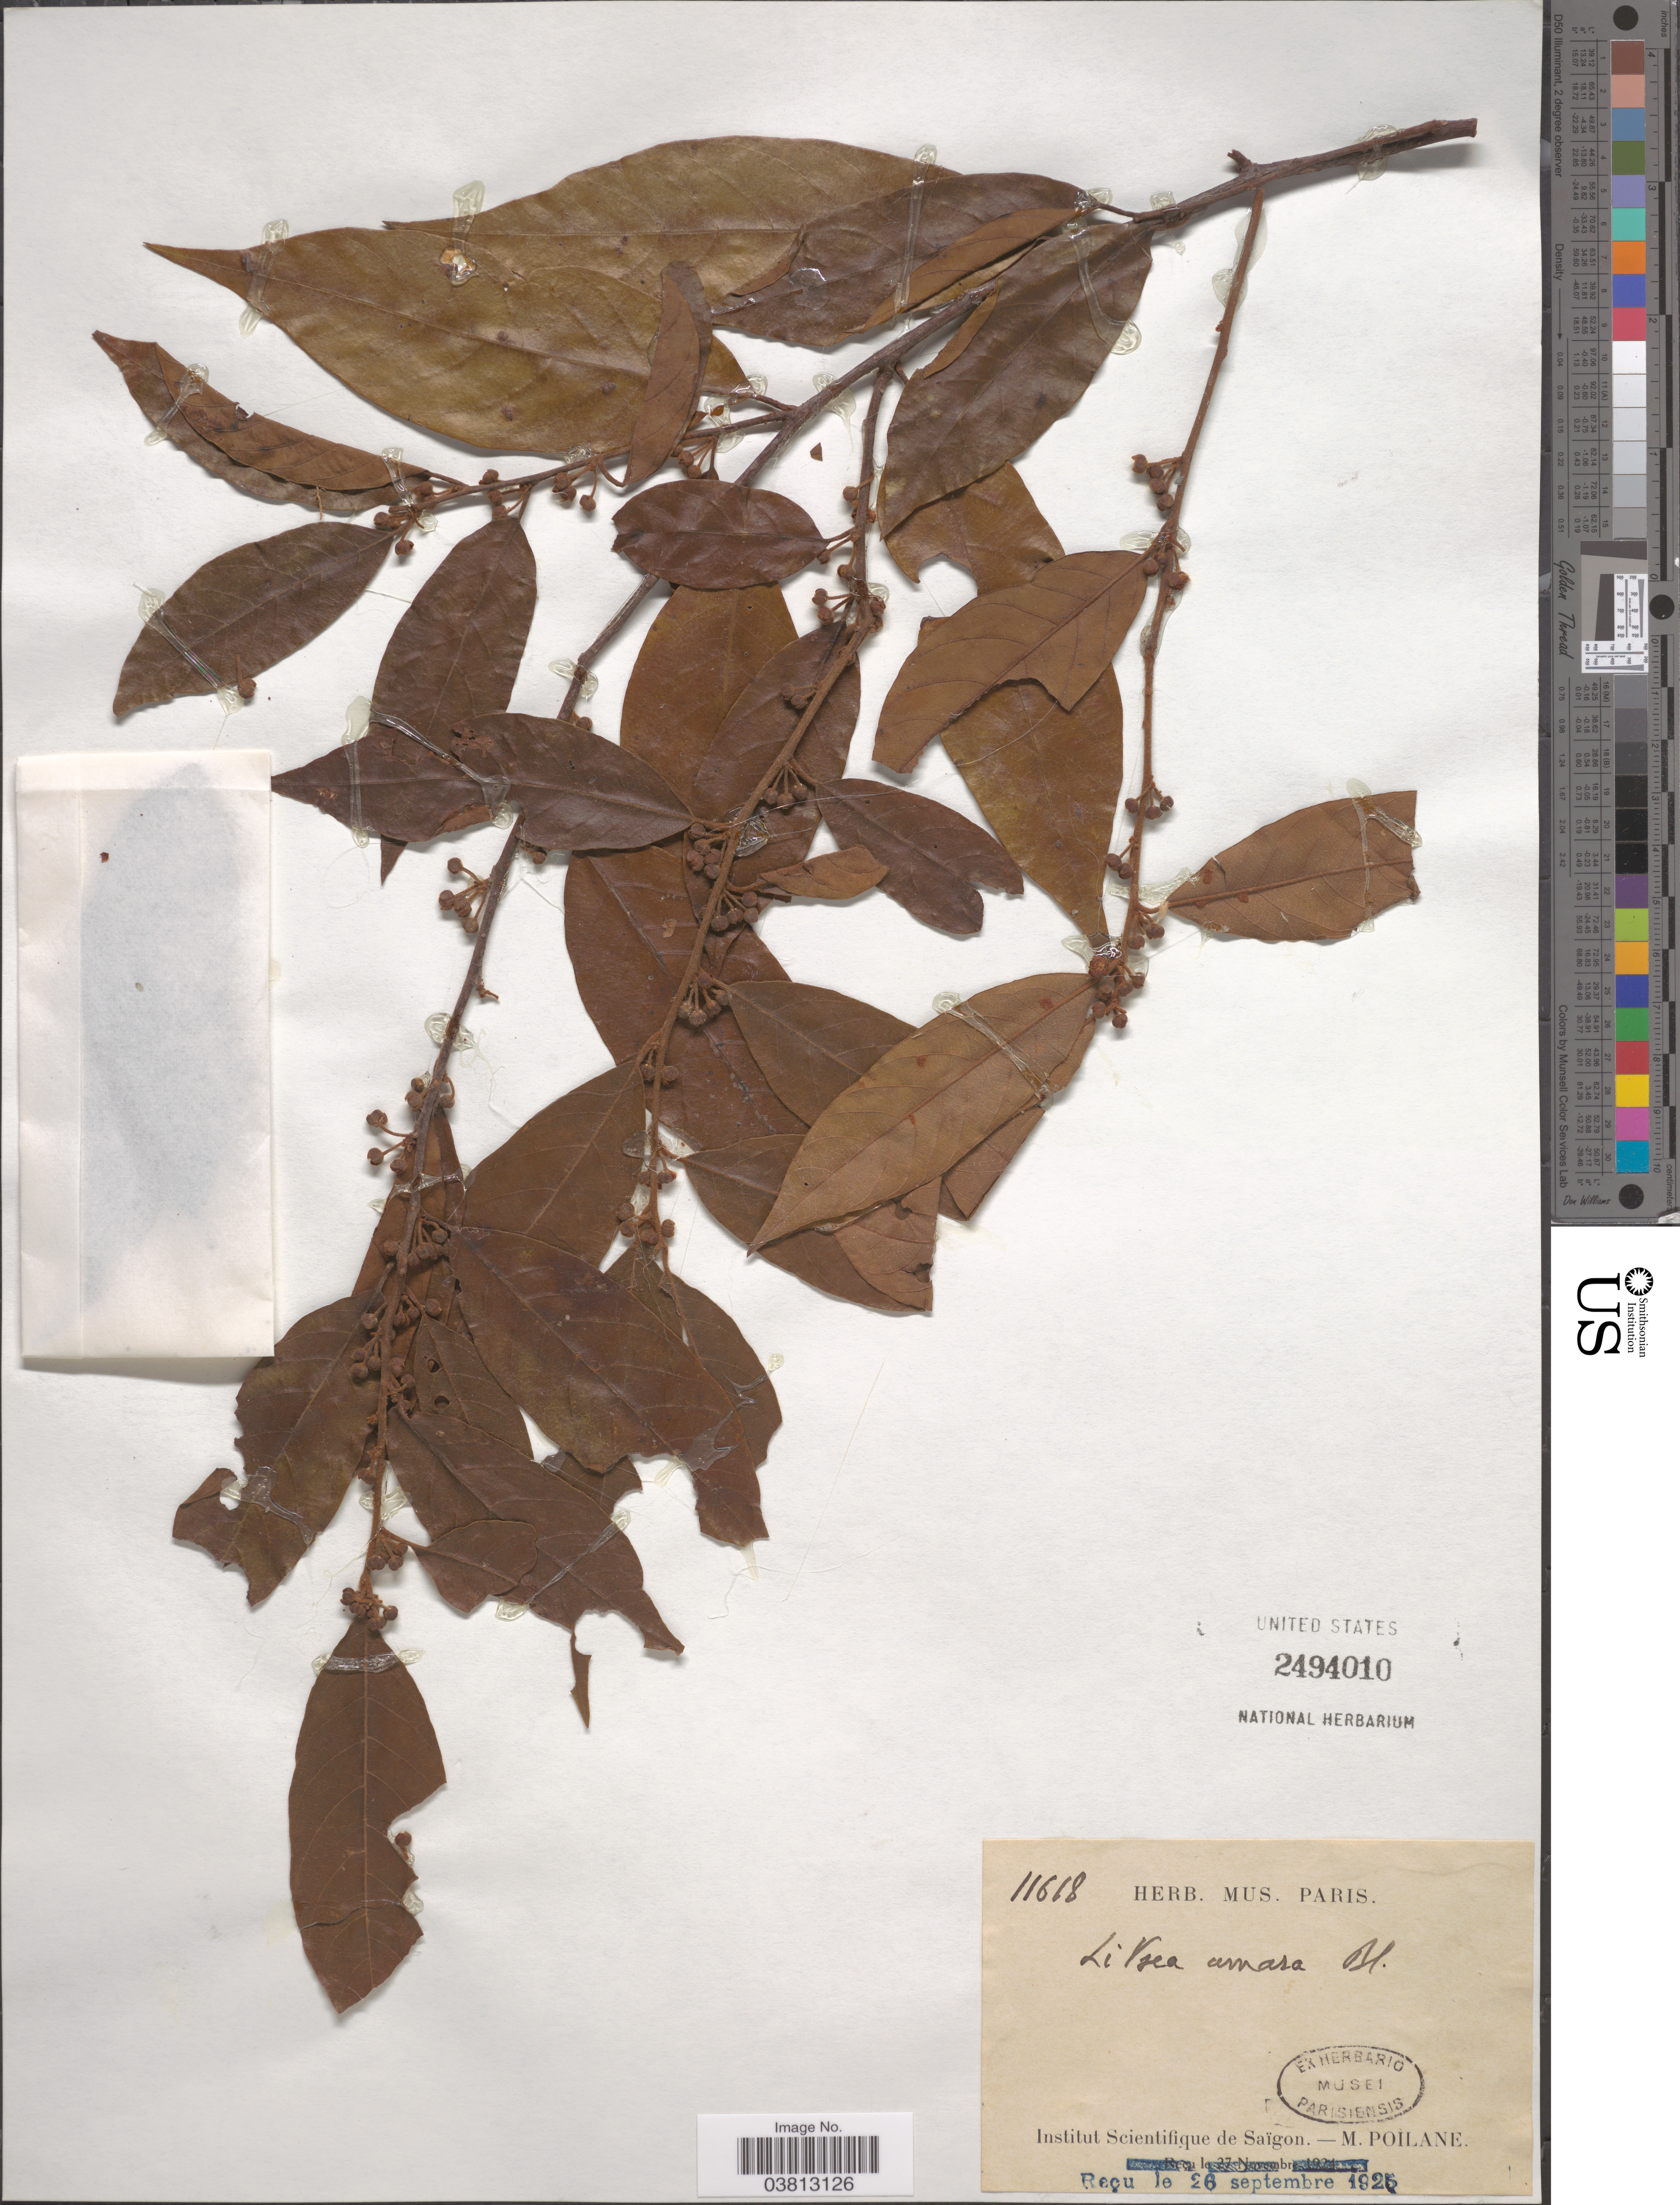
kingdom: Plantae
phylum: Tracheophyta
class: Magnoliopsida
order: Laurales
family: Lauraceae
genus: Litsea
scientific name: Litsea amara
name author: Blume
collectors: M. Poilane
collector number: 11668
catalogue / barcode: US 2494010